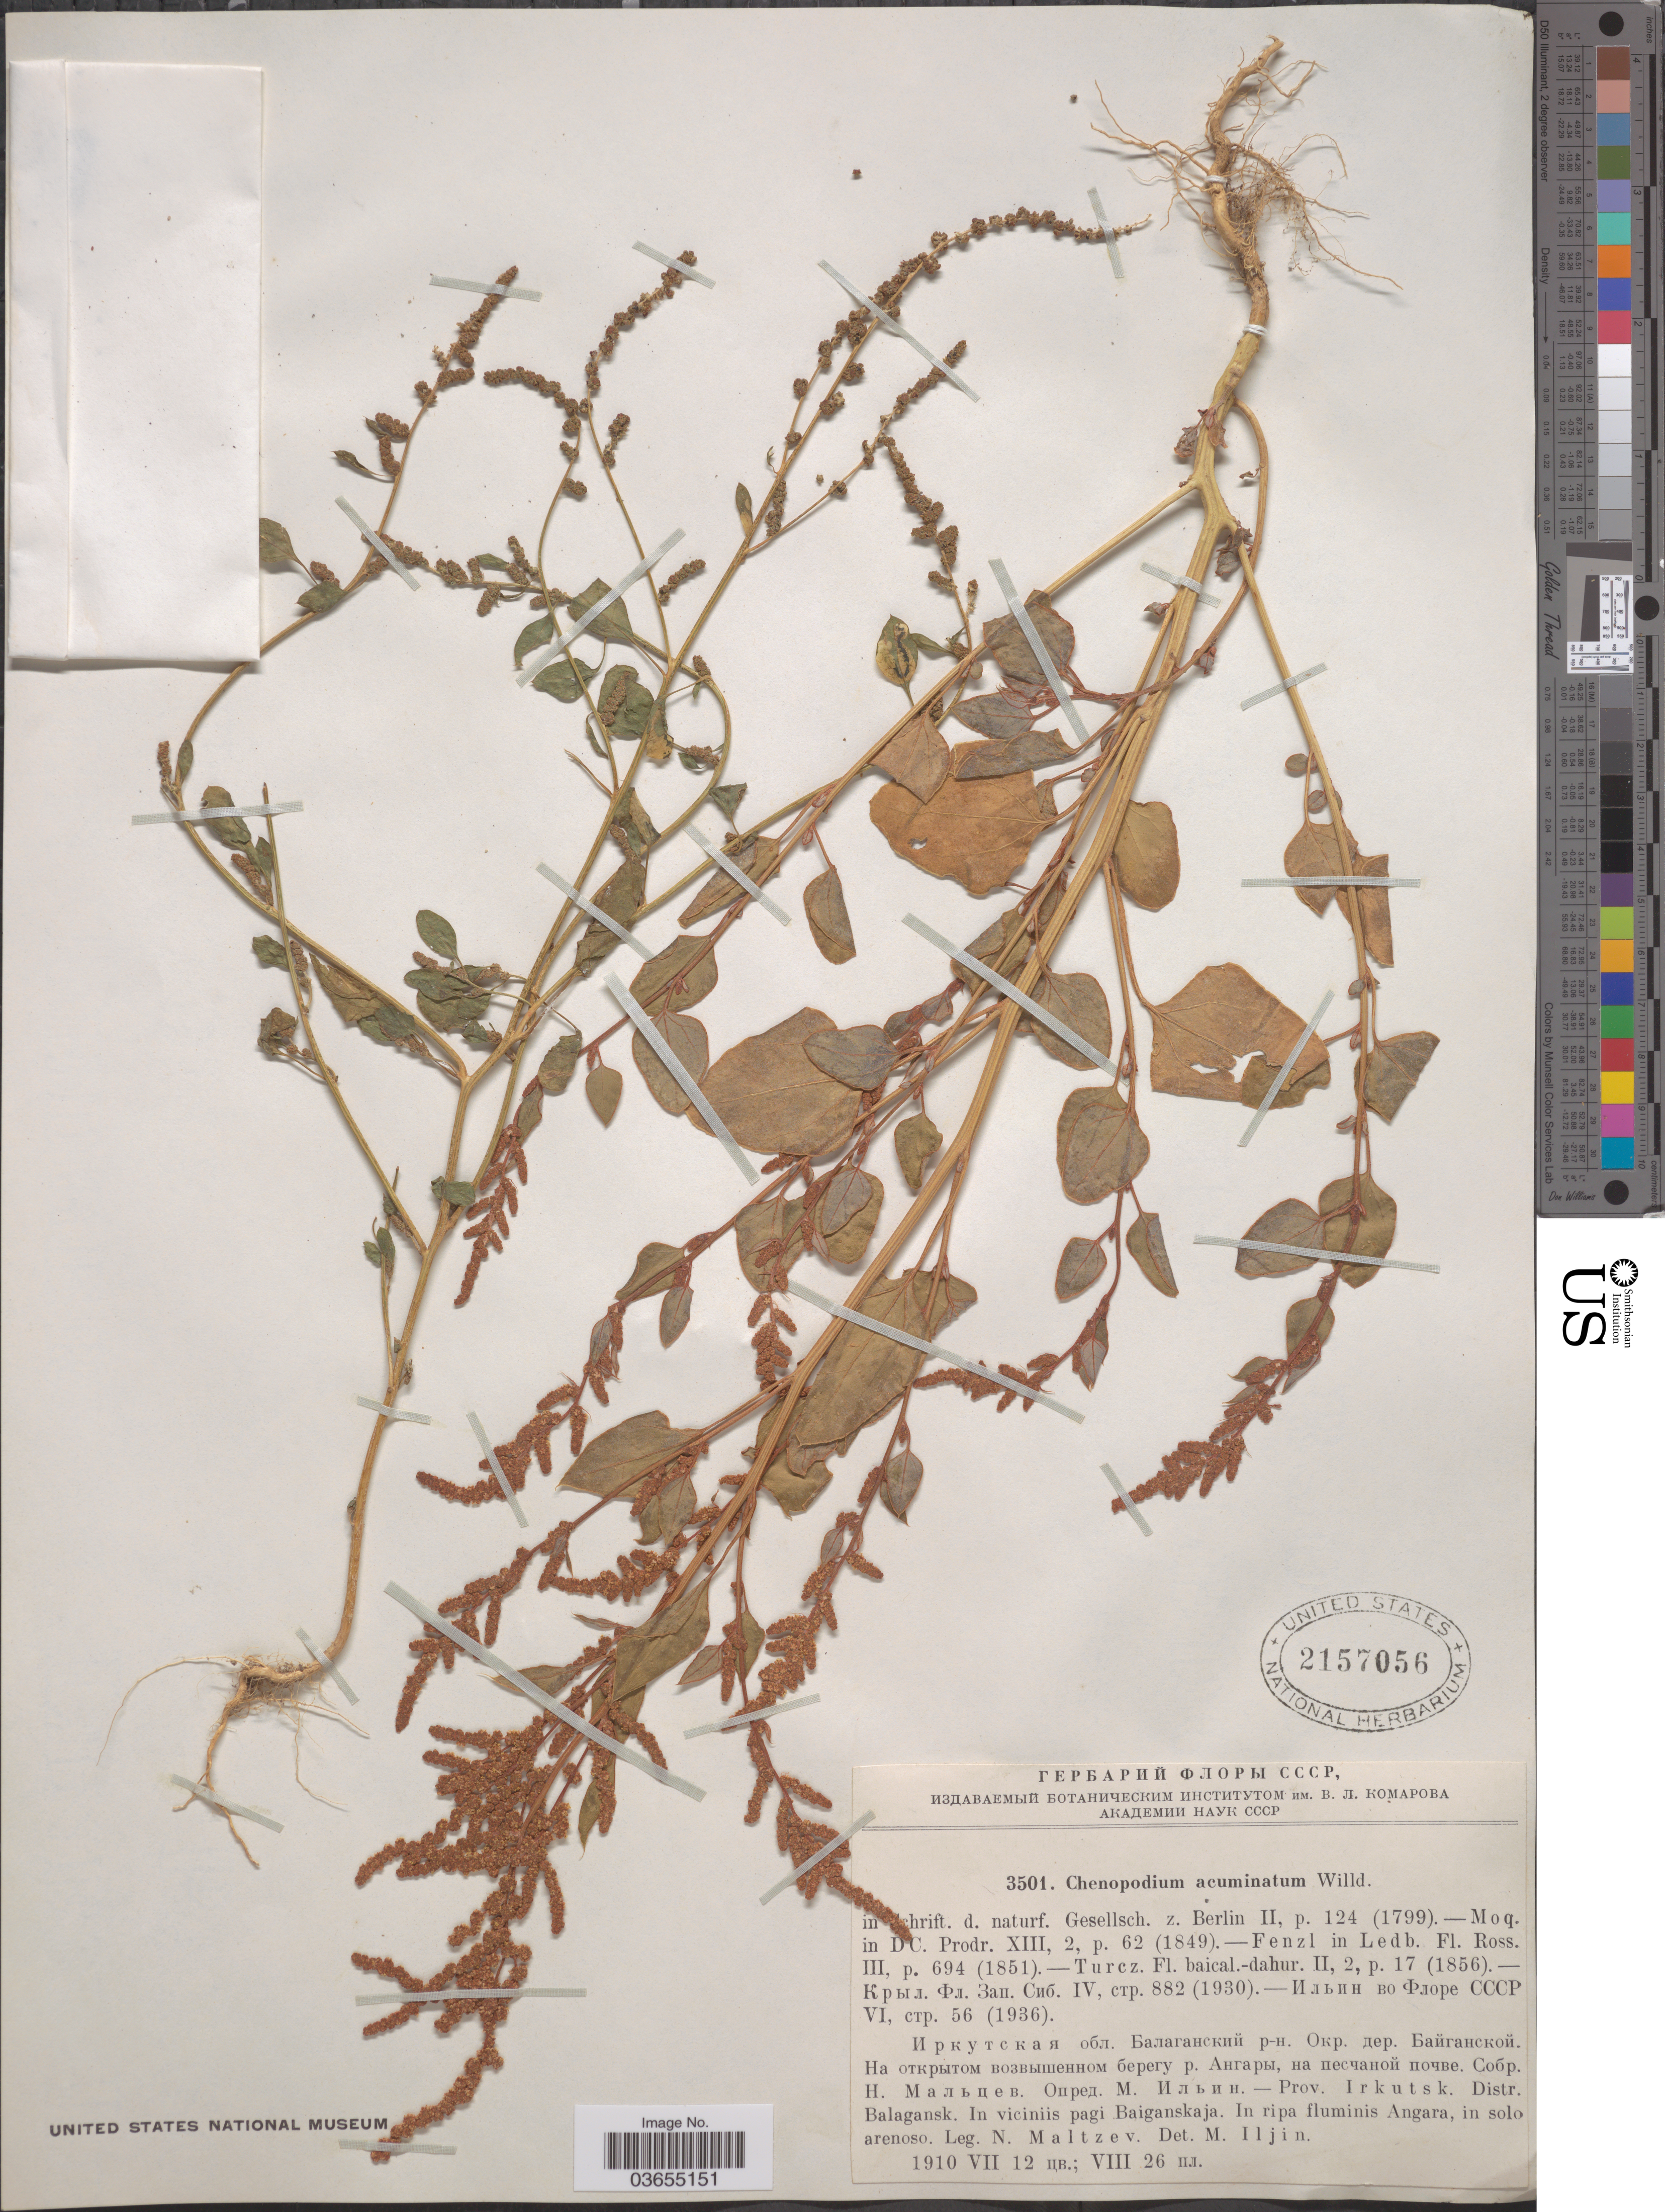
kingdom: Plantae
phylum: Tracheophyta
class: Magnoliopsida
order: Caryophyllales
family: Amaranthaceae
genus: Chenopodium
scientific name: Chenopodium acuminatum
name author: Willd.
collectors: N. Maltzev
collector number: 3501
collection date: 1910-07-12/1910-08-26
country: Russian Federation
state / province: Irkutsk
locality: Distr. Balagansk. In viciniis pagi Baiganskaja. In ripa fluminis Angara.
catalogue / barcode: US 2157056